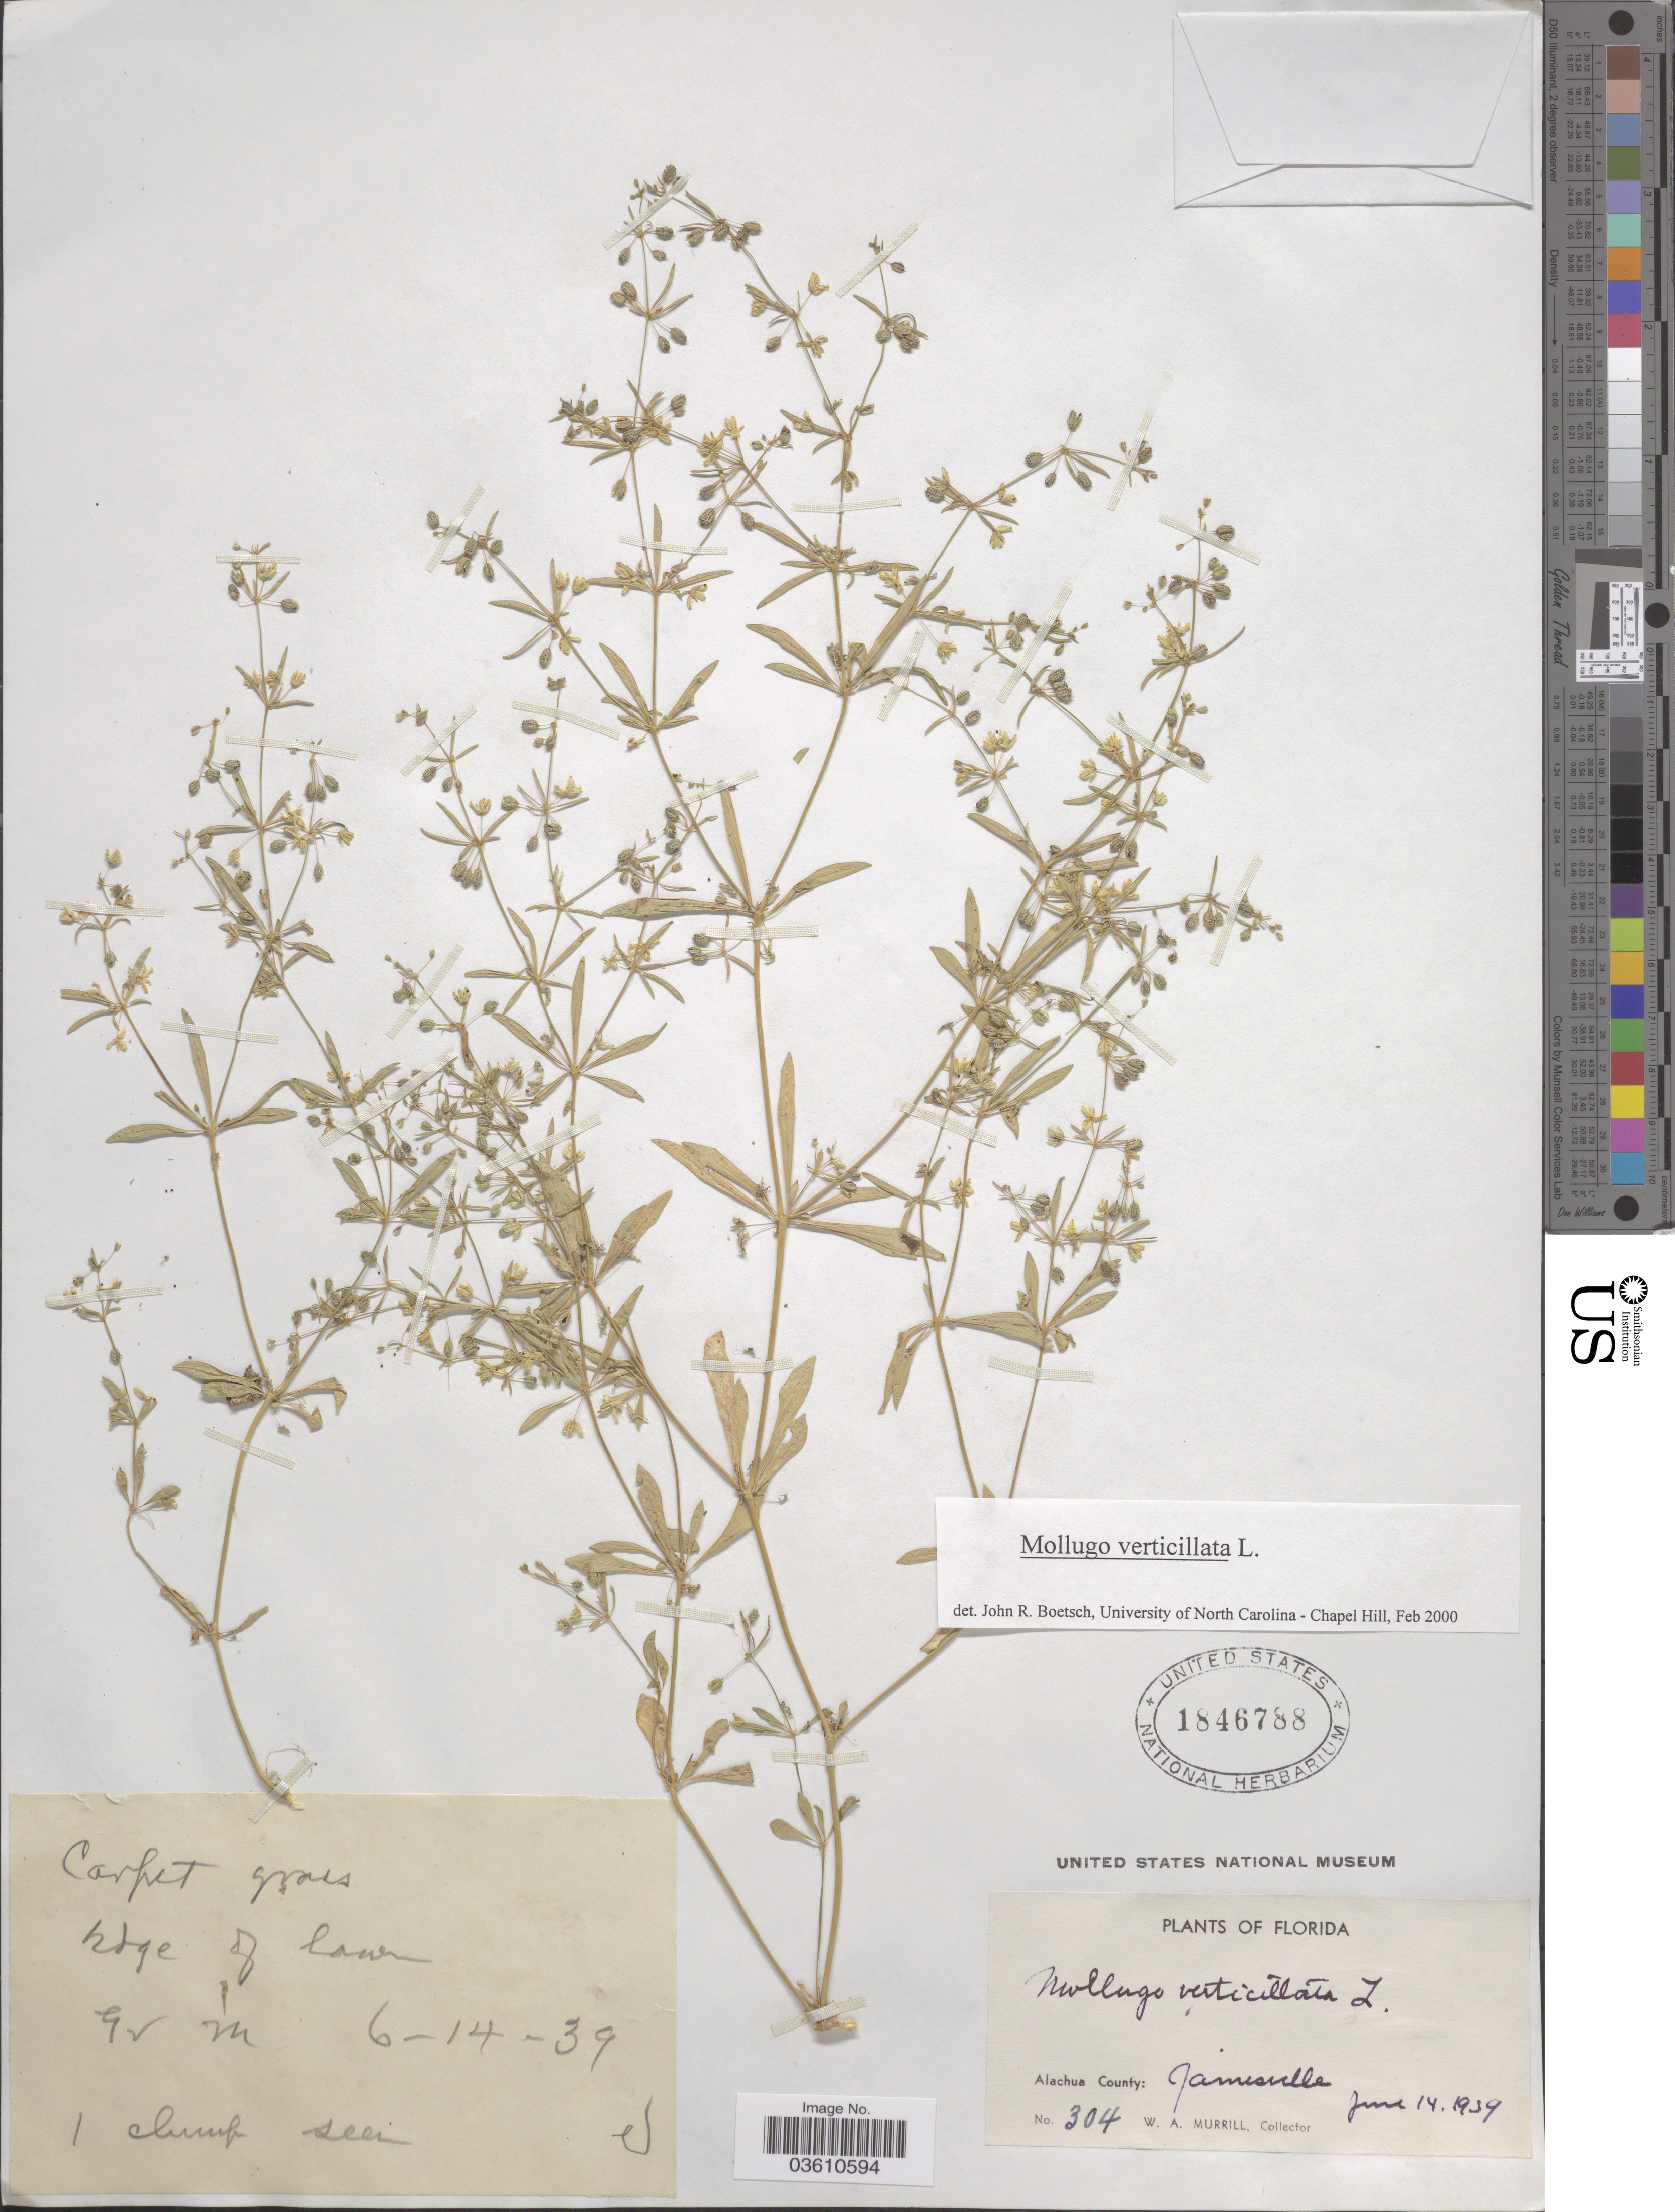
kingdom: Plantae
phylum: Tracheophyta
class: Magnoliopsida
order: Caryophyllales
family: Molluginaceae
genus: Mollugo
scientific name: Mollugo verticillata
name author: L.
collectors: W. A. Murrill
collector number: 304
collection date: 1939-06-14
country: United States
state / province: Florida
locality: Alachua County: Jamesville.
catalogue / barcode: US 1846788